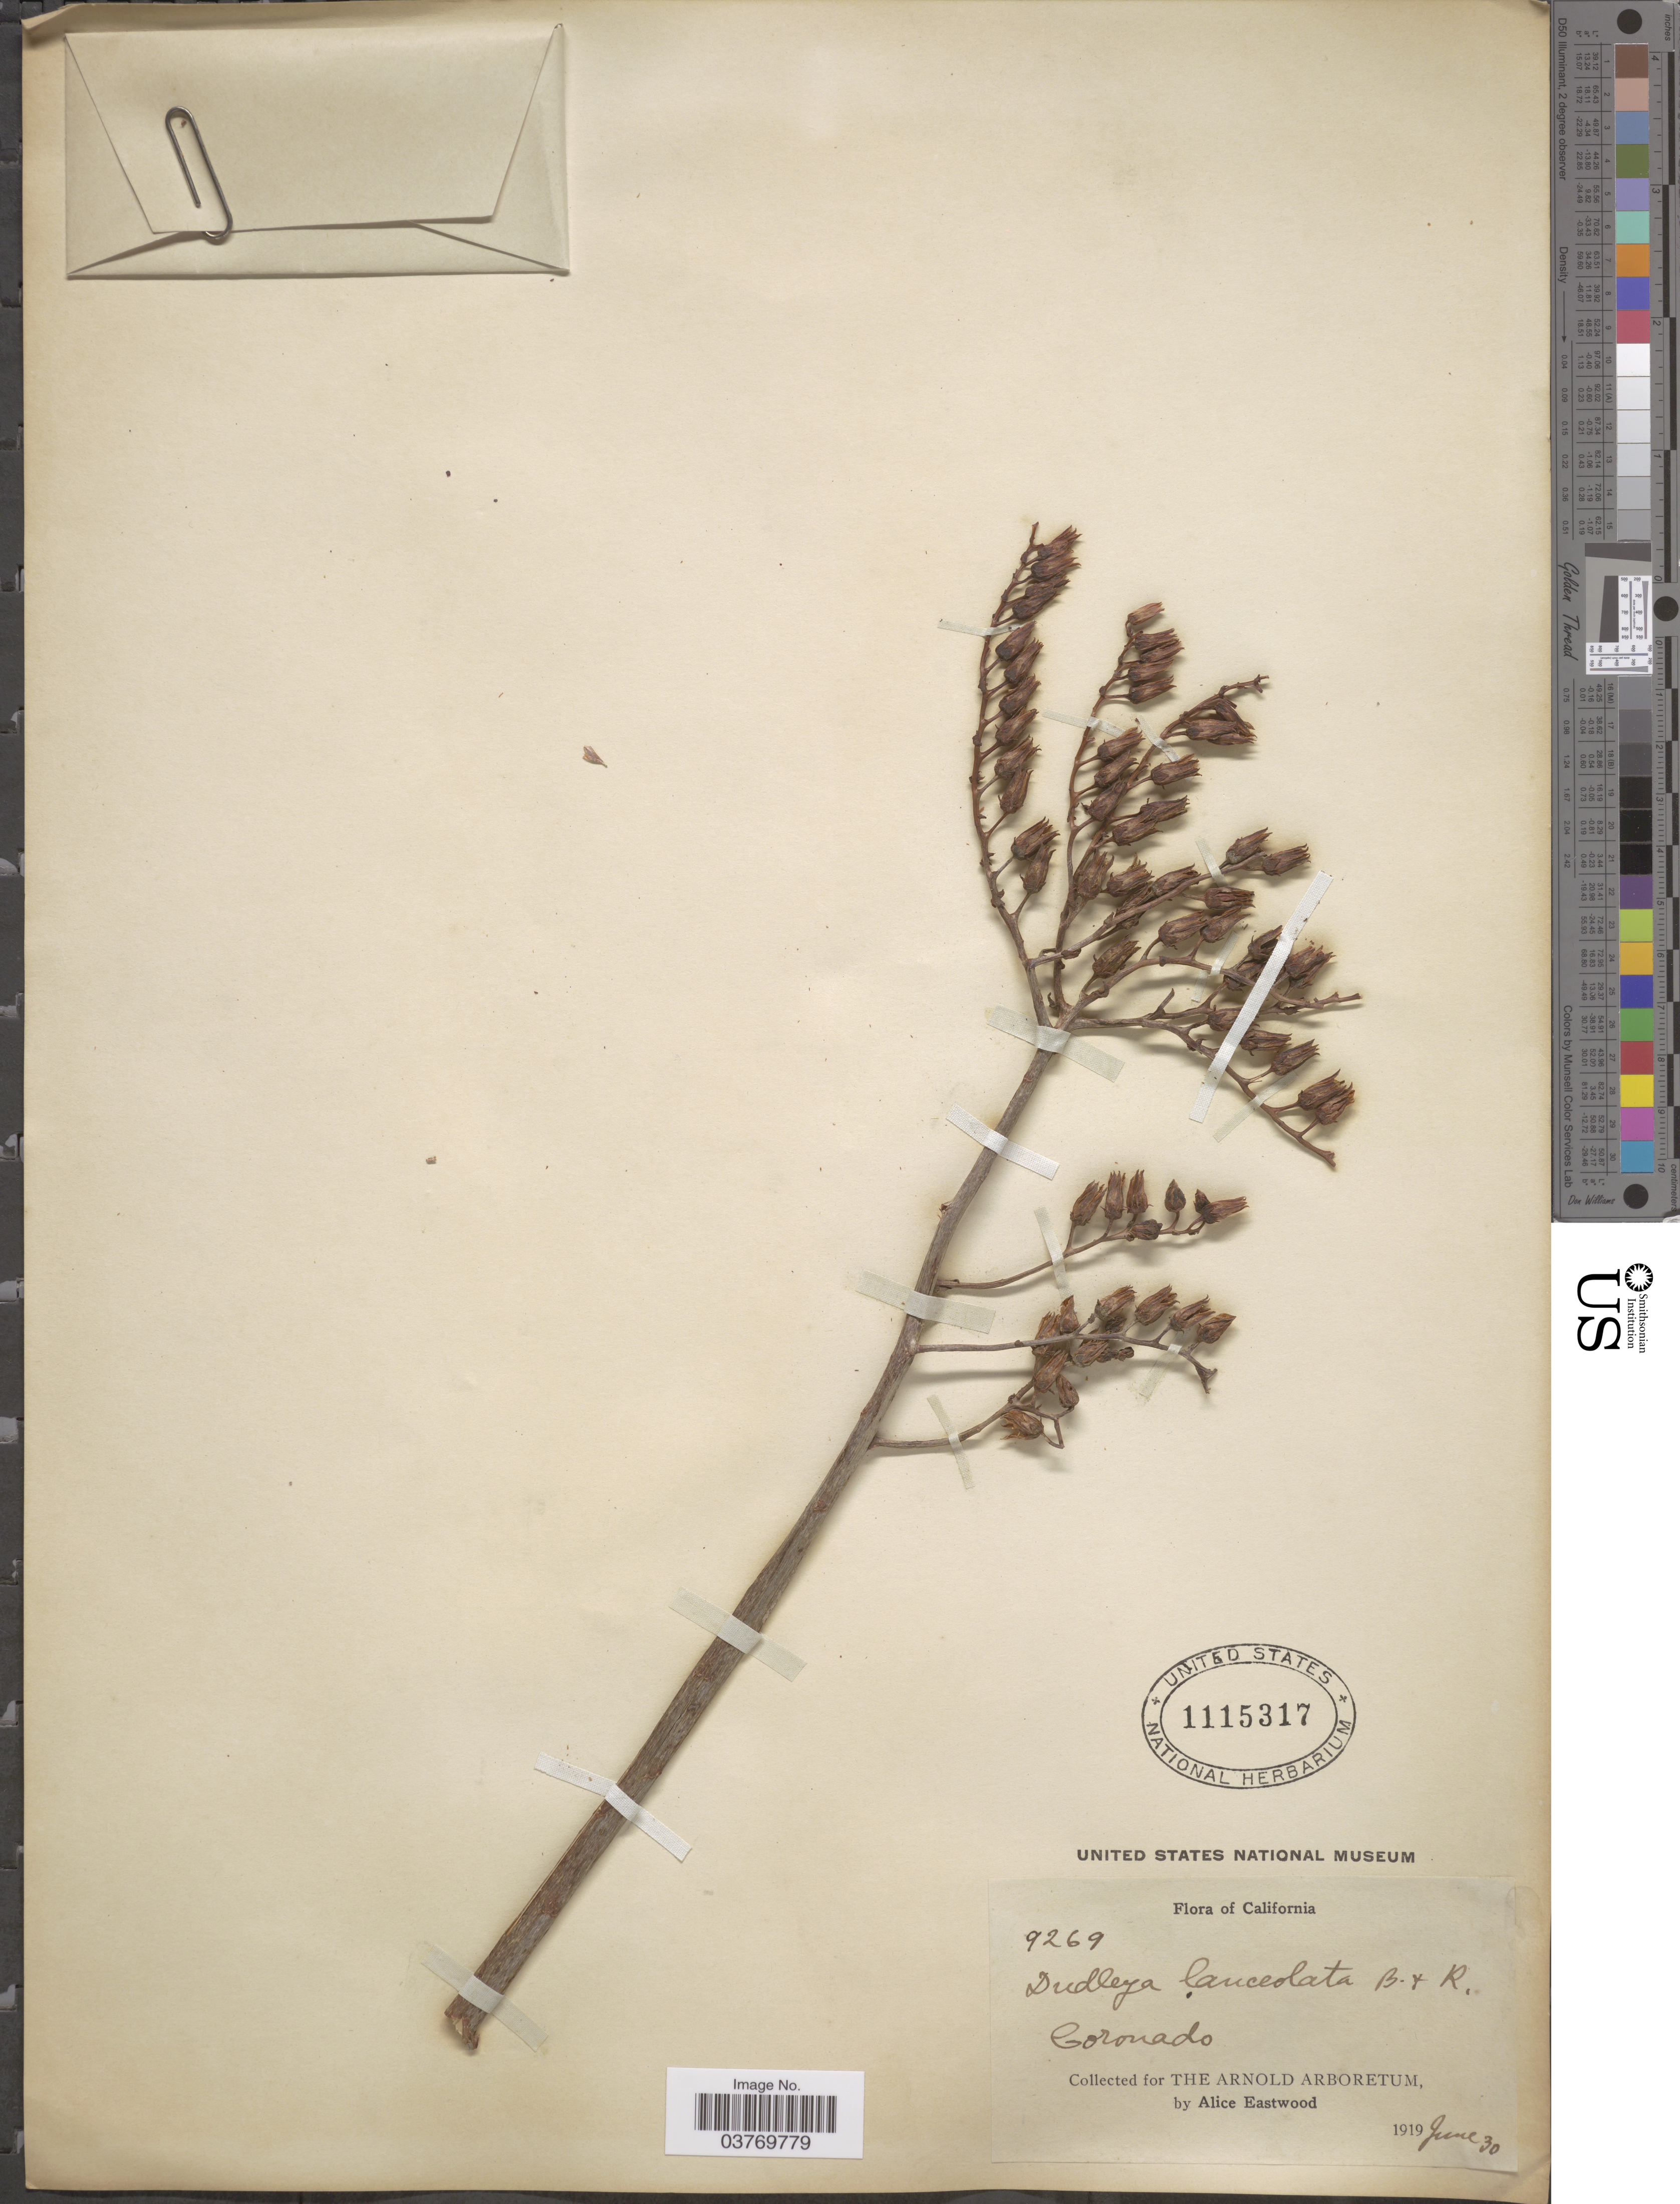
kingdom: Plantae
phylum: Tracheophyta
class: Magnoliopsida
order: Saxifragales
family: Crassulaceae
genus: Dudleya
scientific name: Dudleya lanceolata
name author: (Nutt.) Britton & Rose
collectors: A. Eastwood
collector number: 9269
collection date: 1919-06-30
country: United States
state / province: California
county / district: Riverside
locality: Coronado.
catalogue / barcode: US 1115317